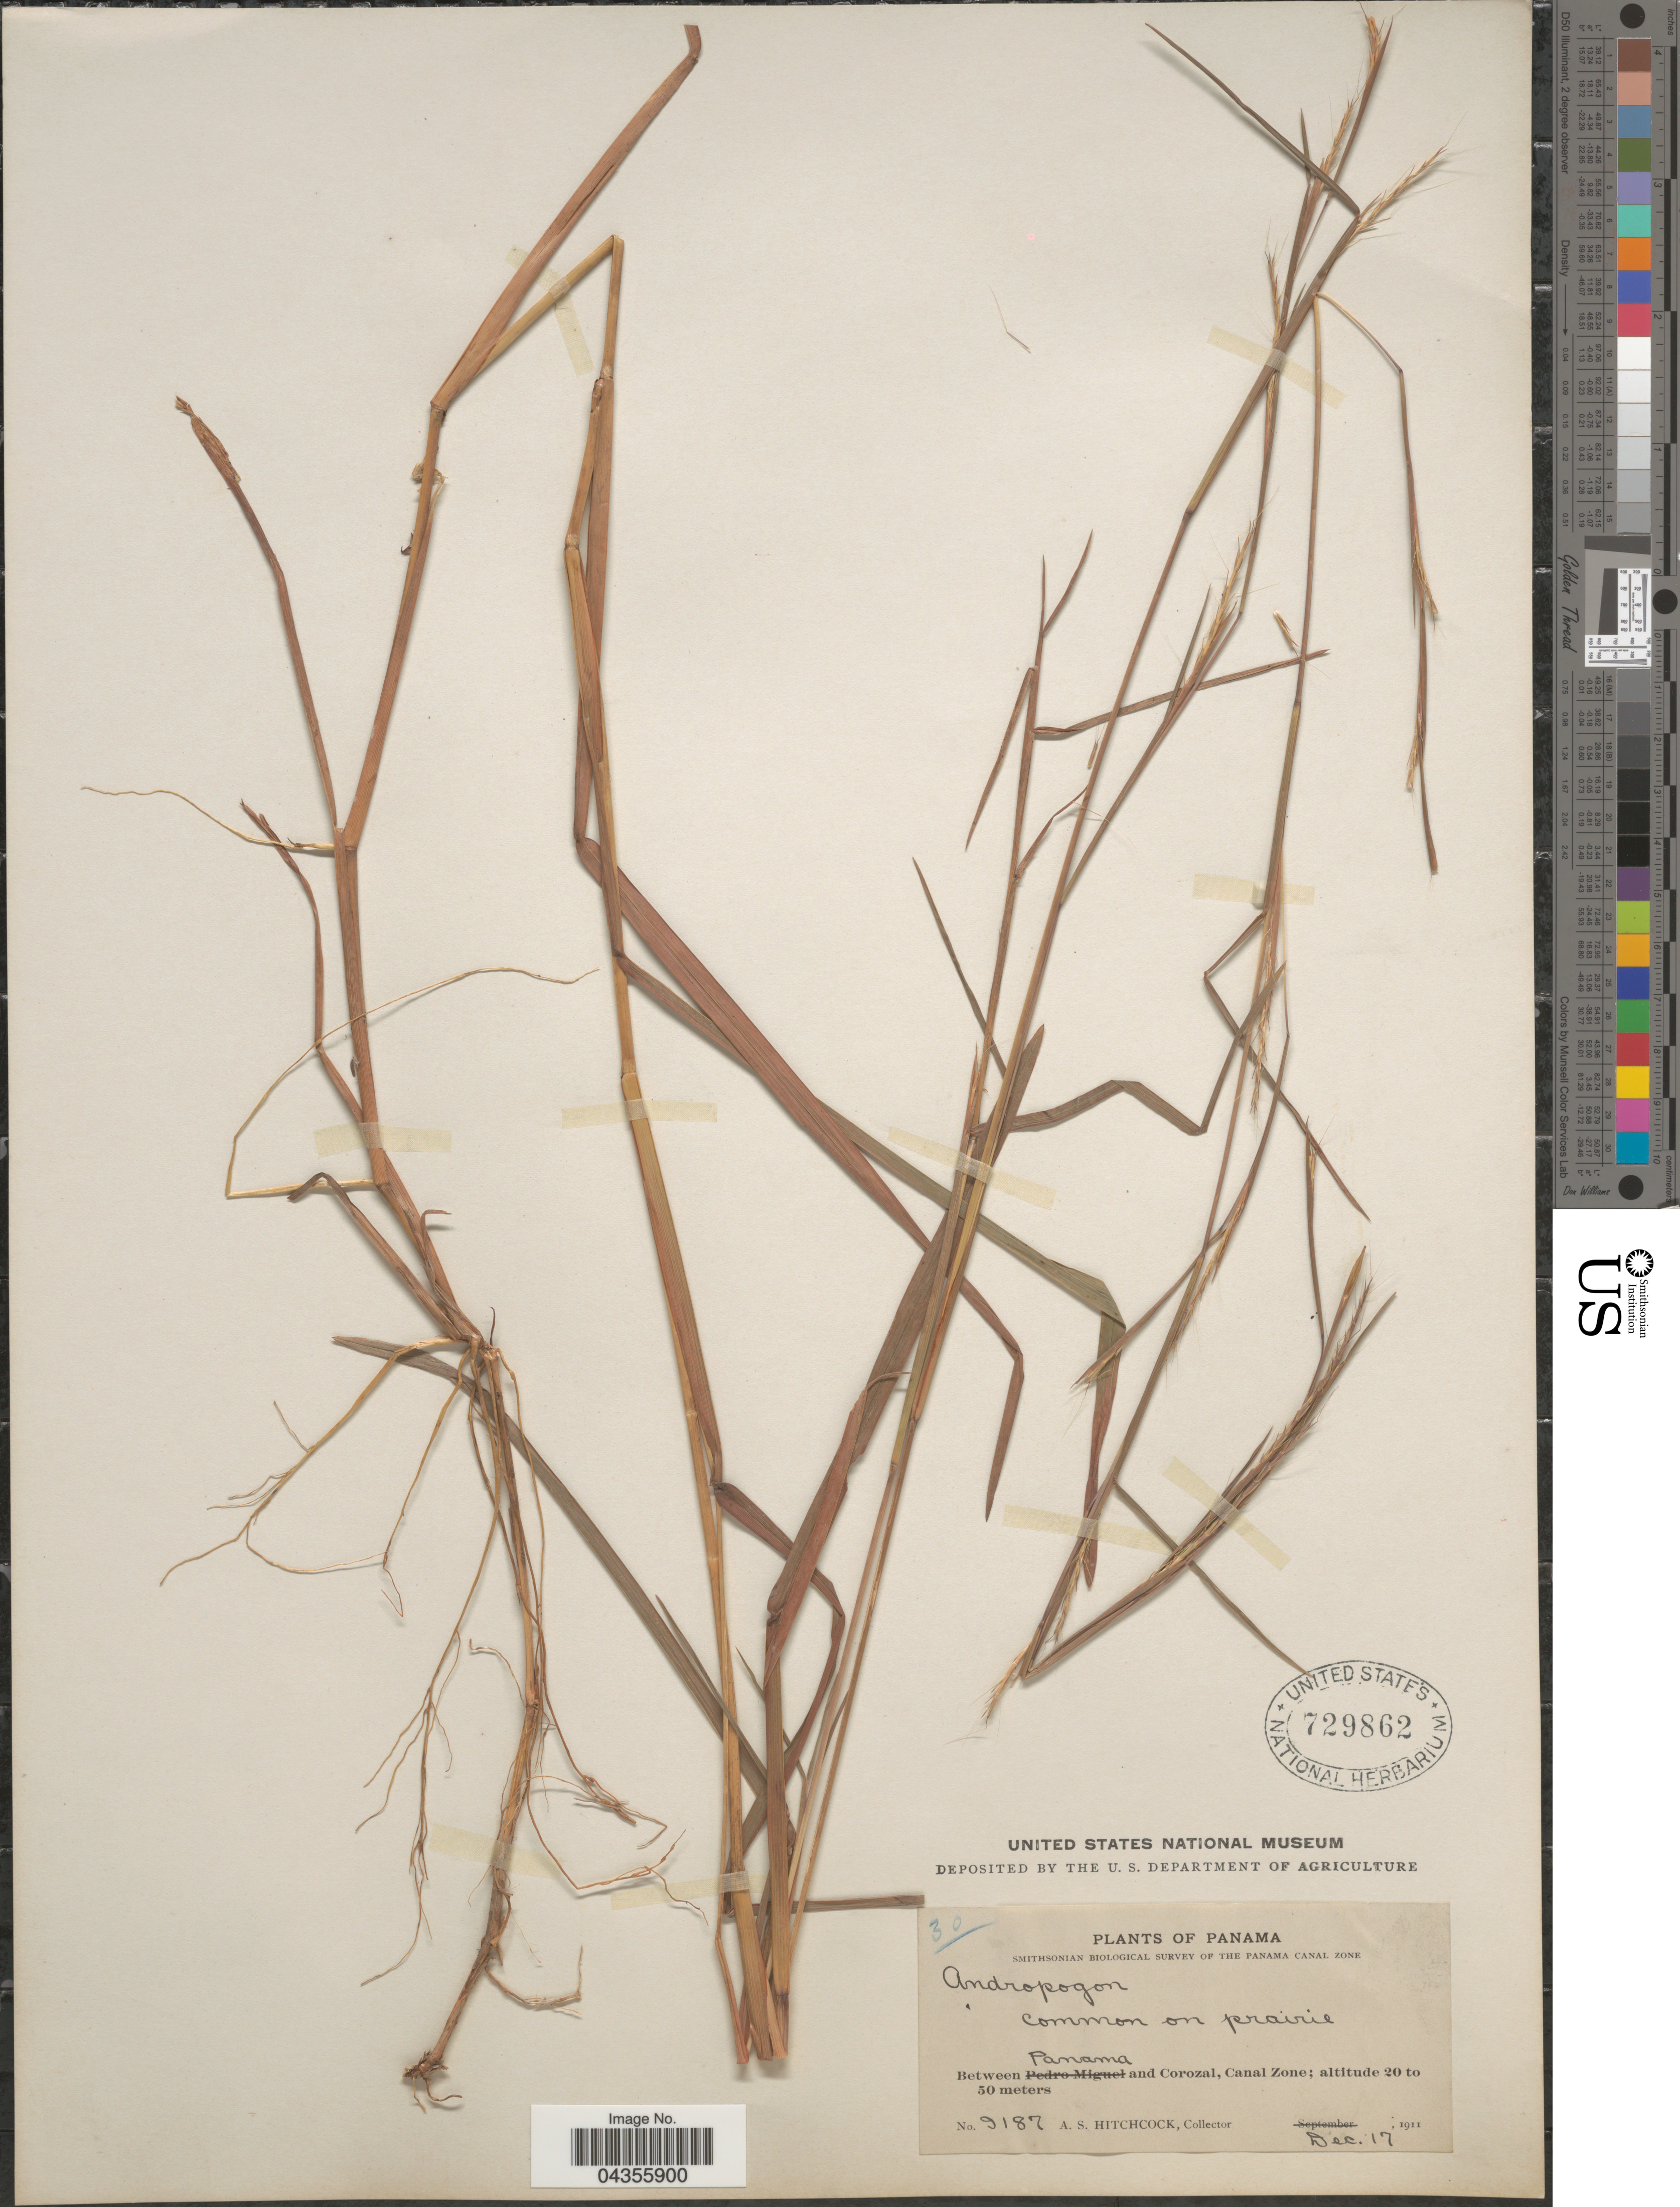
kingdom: Plantae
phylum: Tracheophyta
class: Liliopsida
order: Poales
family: Poaceae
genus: Schizachyrium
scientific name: Schizachyrium sanguineum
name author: (Retz.) Alston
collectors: A. S. Hitchcock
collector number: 9187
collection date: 1911-12-17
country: Panama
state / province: Panamá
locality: Smithsonian Biological Survey of the Panama Canal Zone. Between Panama and Corozal, Canal Zone.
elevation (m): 20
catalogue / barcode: US 729862